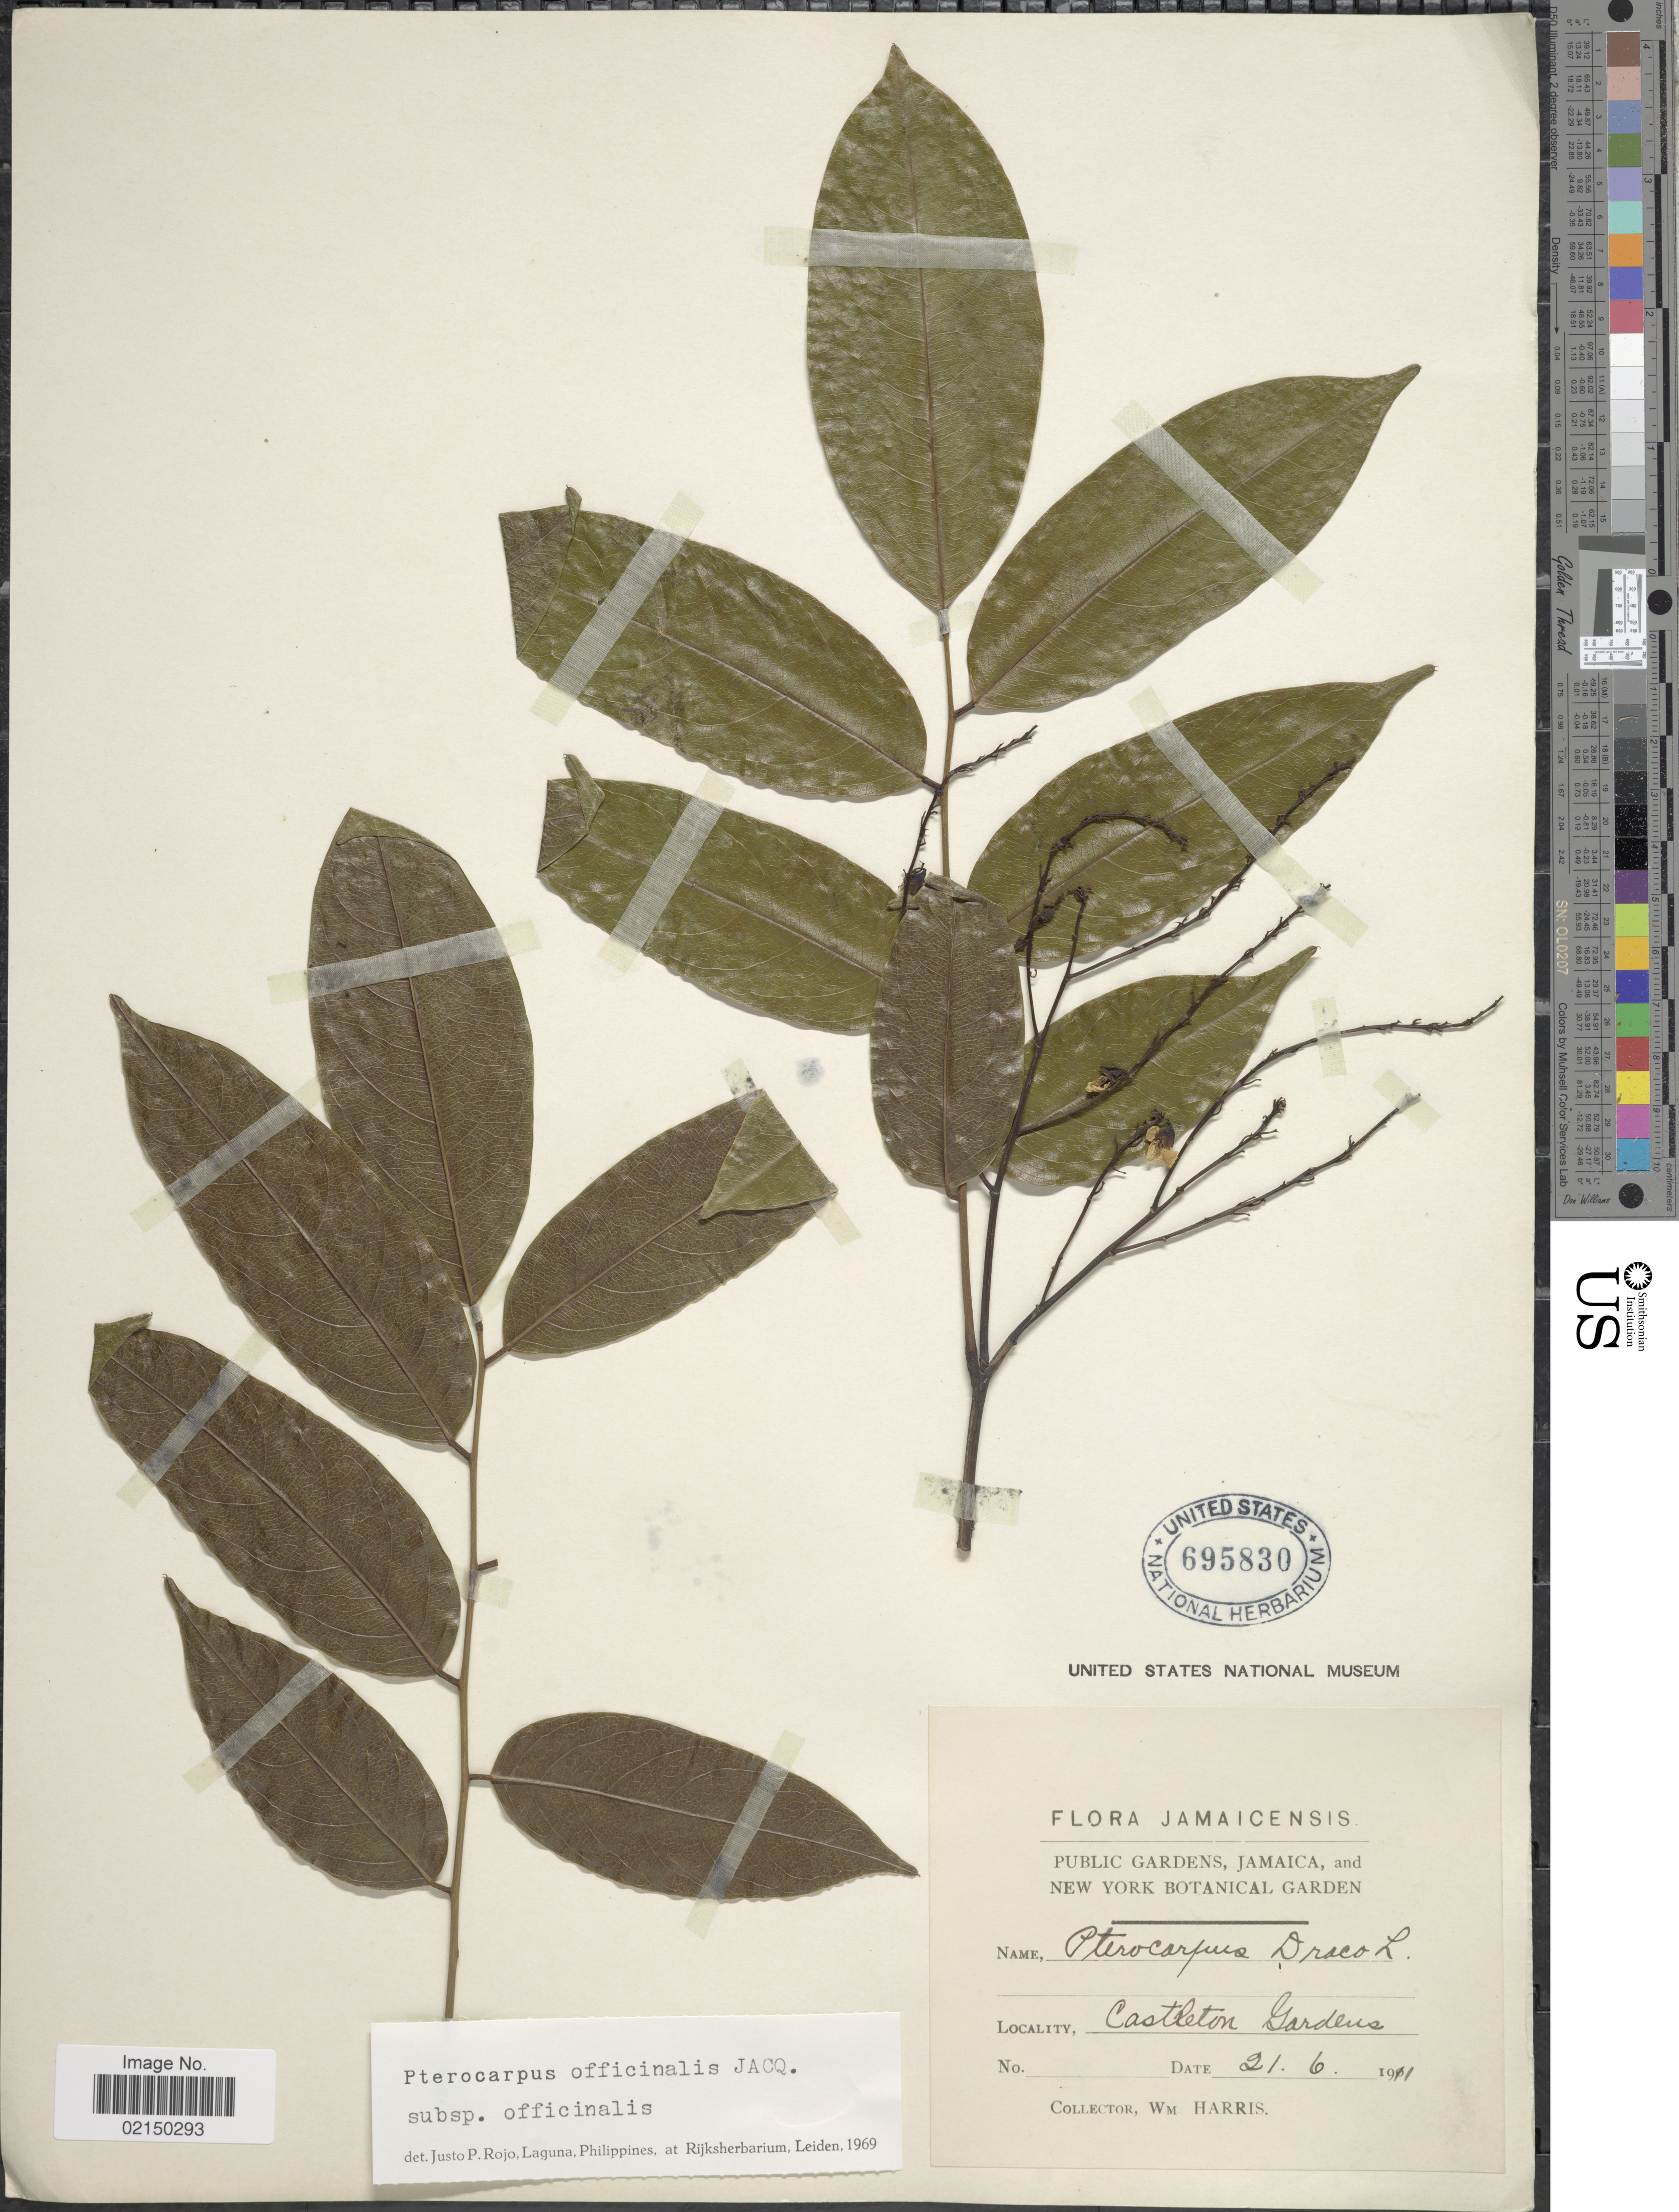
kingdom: Plantae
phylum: Tracheophyta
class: Magnoliopsida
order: Fabales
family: Fabaceae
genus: Pterocarpus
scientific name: Pterocarpus officinalis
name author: Jacq.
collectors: W. H. Harris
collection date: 1911-06-21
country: Jamaica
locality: Castleton Gardens.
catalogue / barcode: US 695830